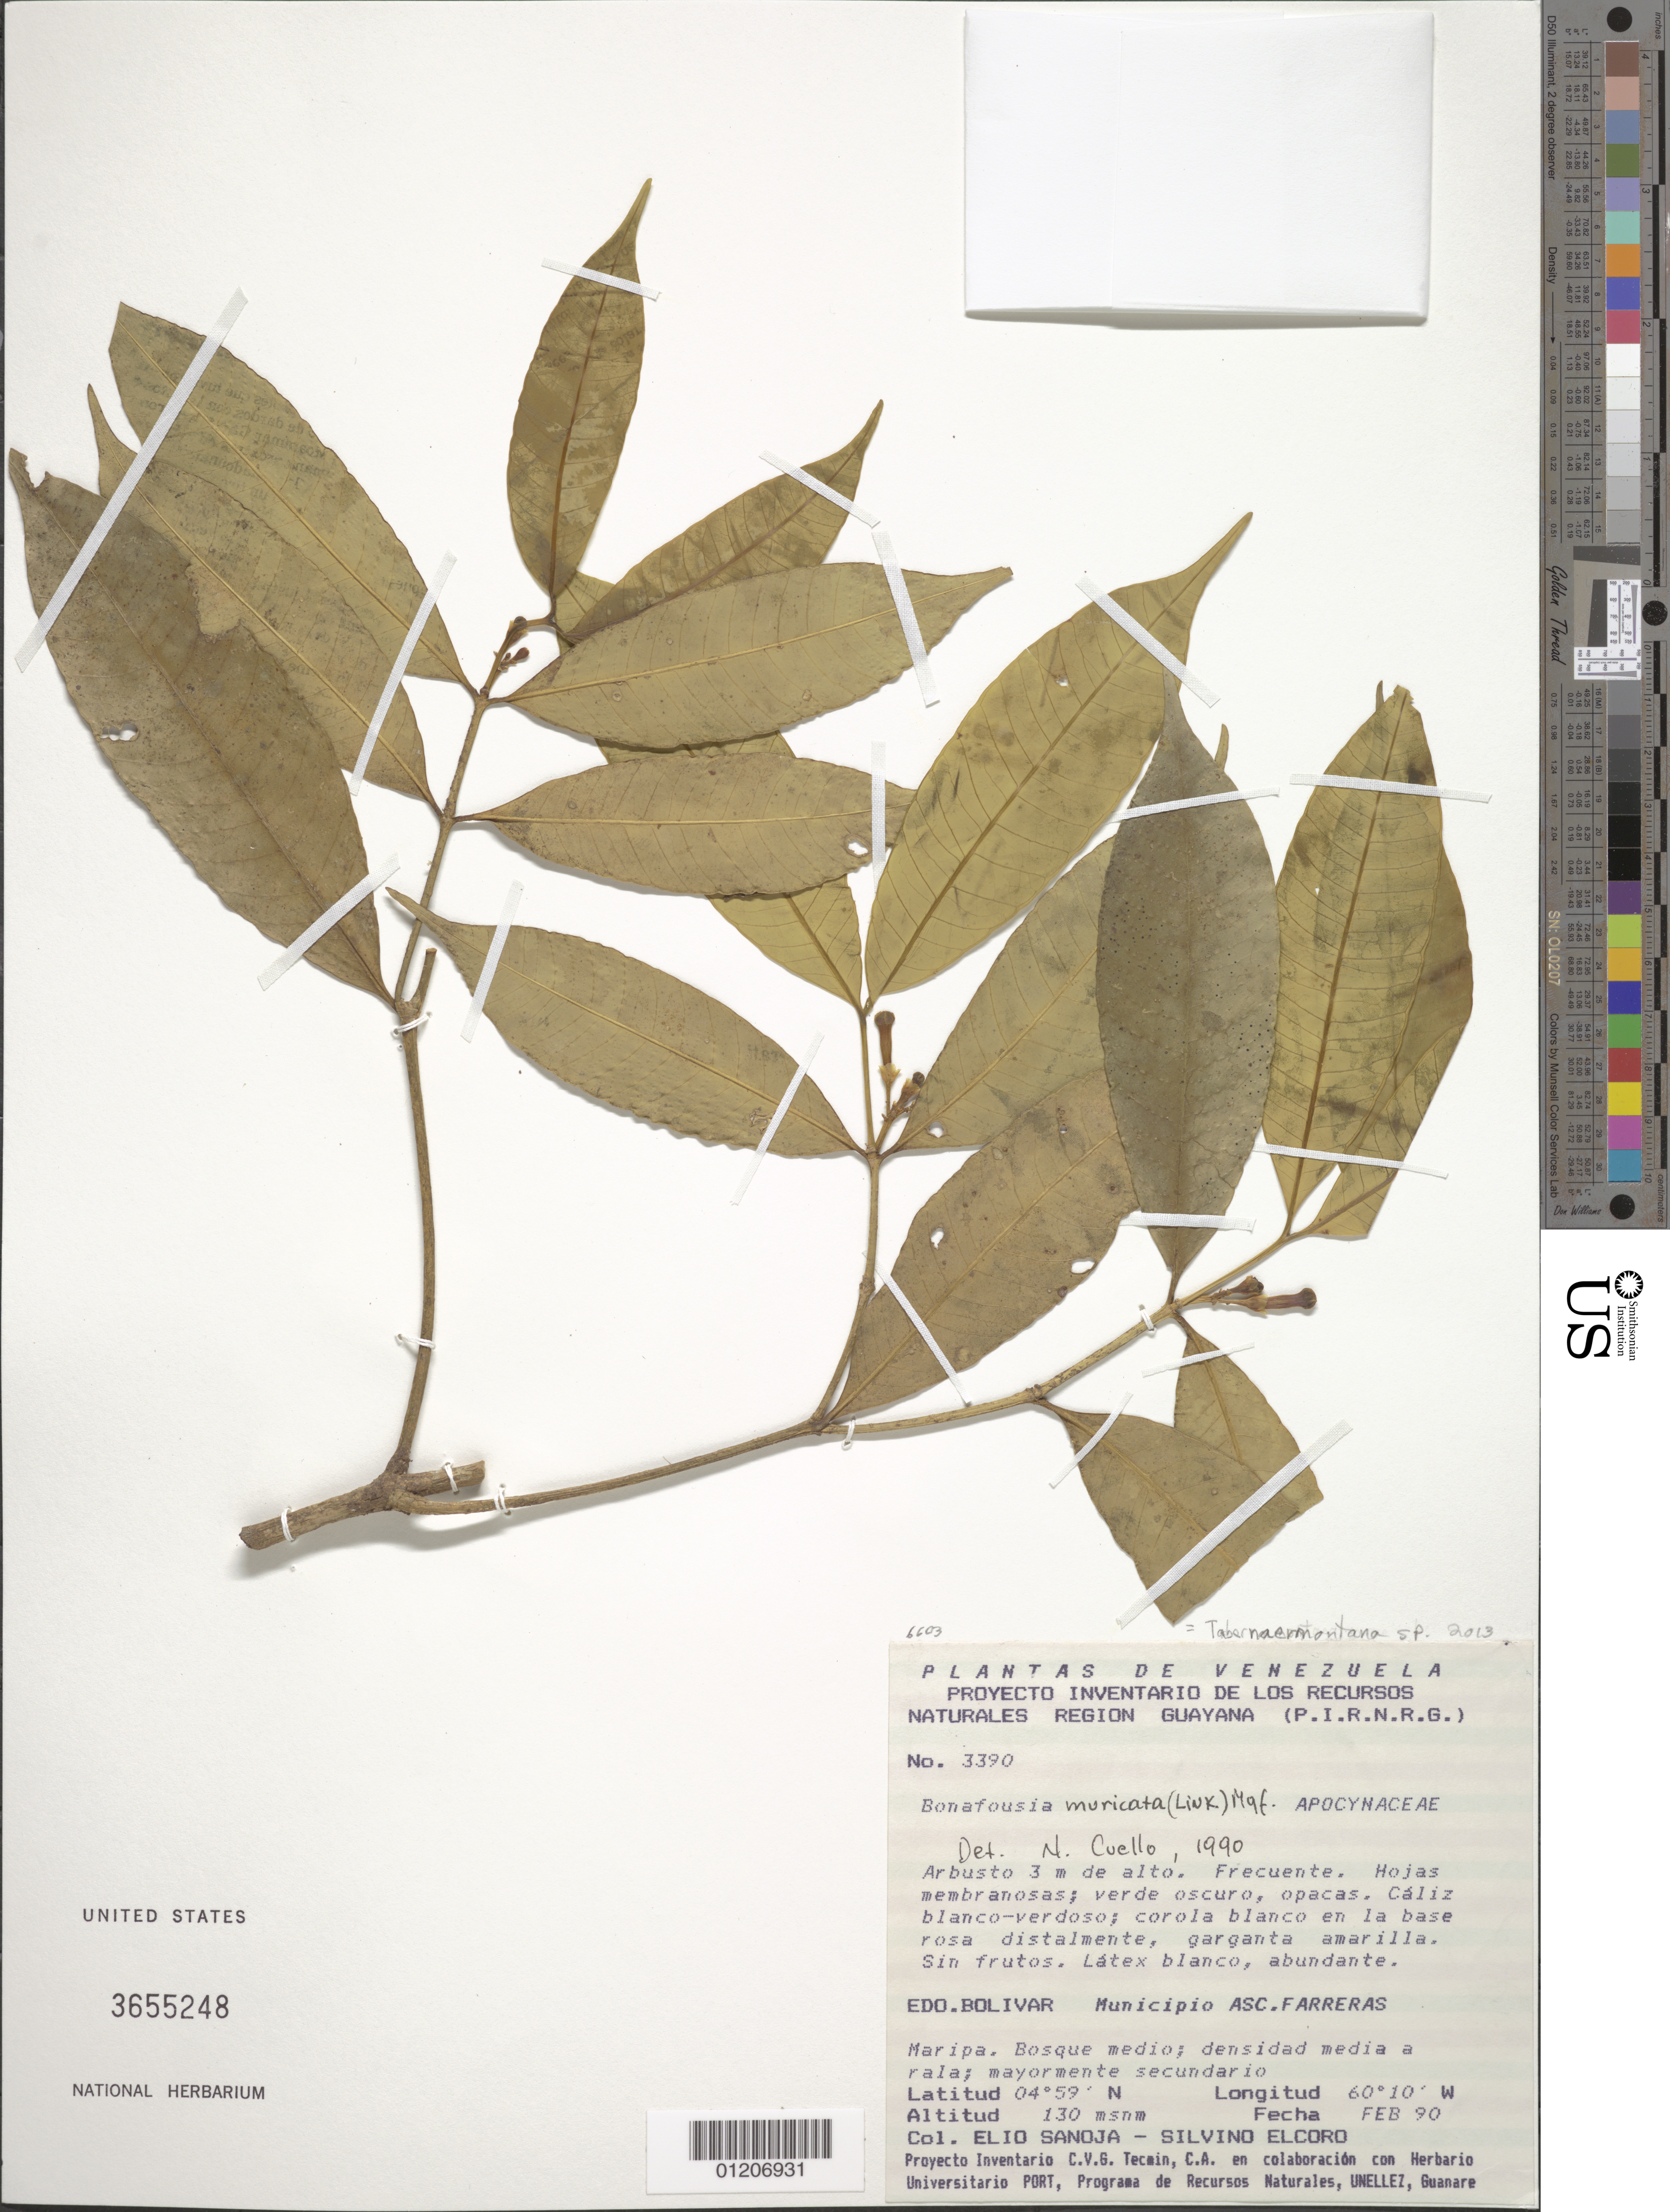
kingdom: Plantae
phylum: Tracheophyta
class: Magnoliopsida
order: Gentianales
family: Apocynaceae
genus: Tabernaemontana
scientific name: Tabernaemontana sp.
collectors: E. Sanoja & S. Elcoro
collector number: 3390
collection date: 1990-02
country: Venezuela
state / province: Bolívar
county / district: Sucre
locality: Maripa-Ariapo, Ascención Farreras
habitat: Bosque medio; densidad media a rala; mayormente secundario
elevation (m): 130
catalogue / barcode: US 3655248